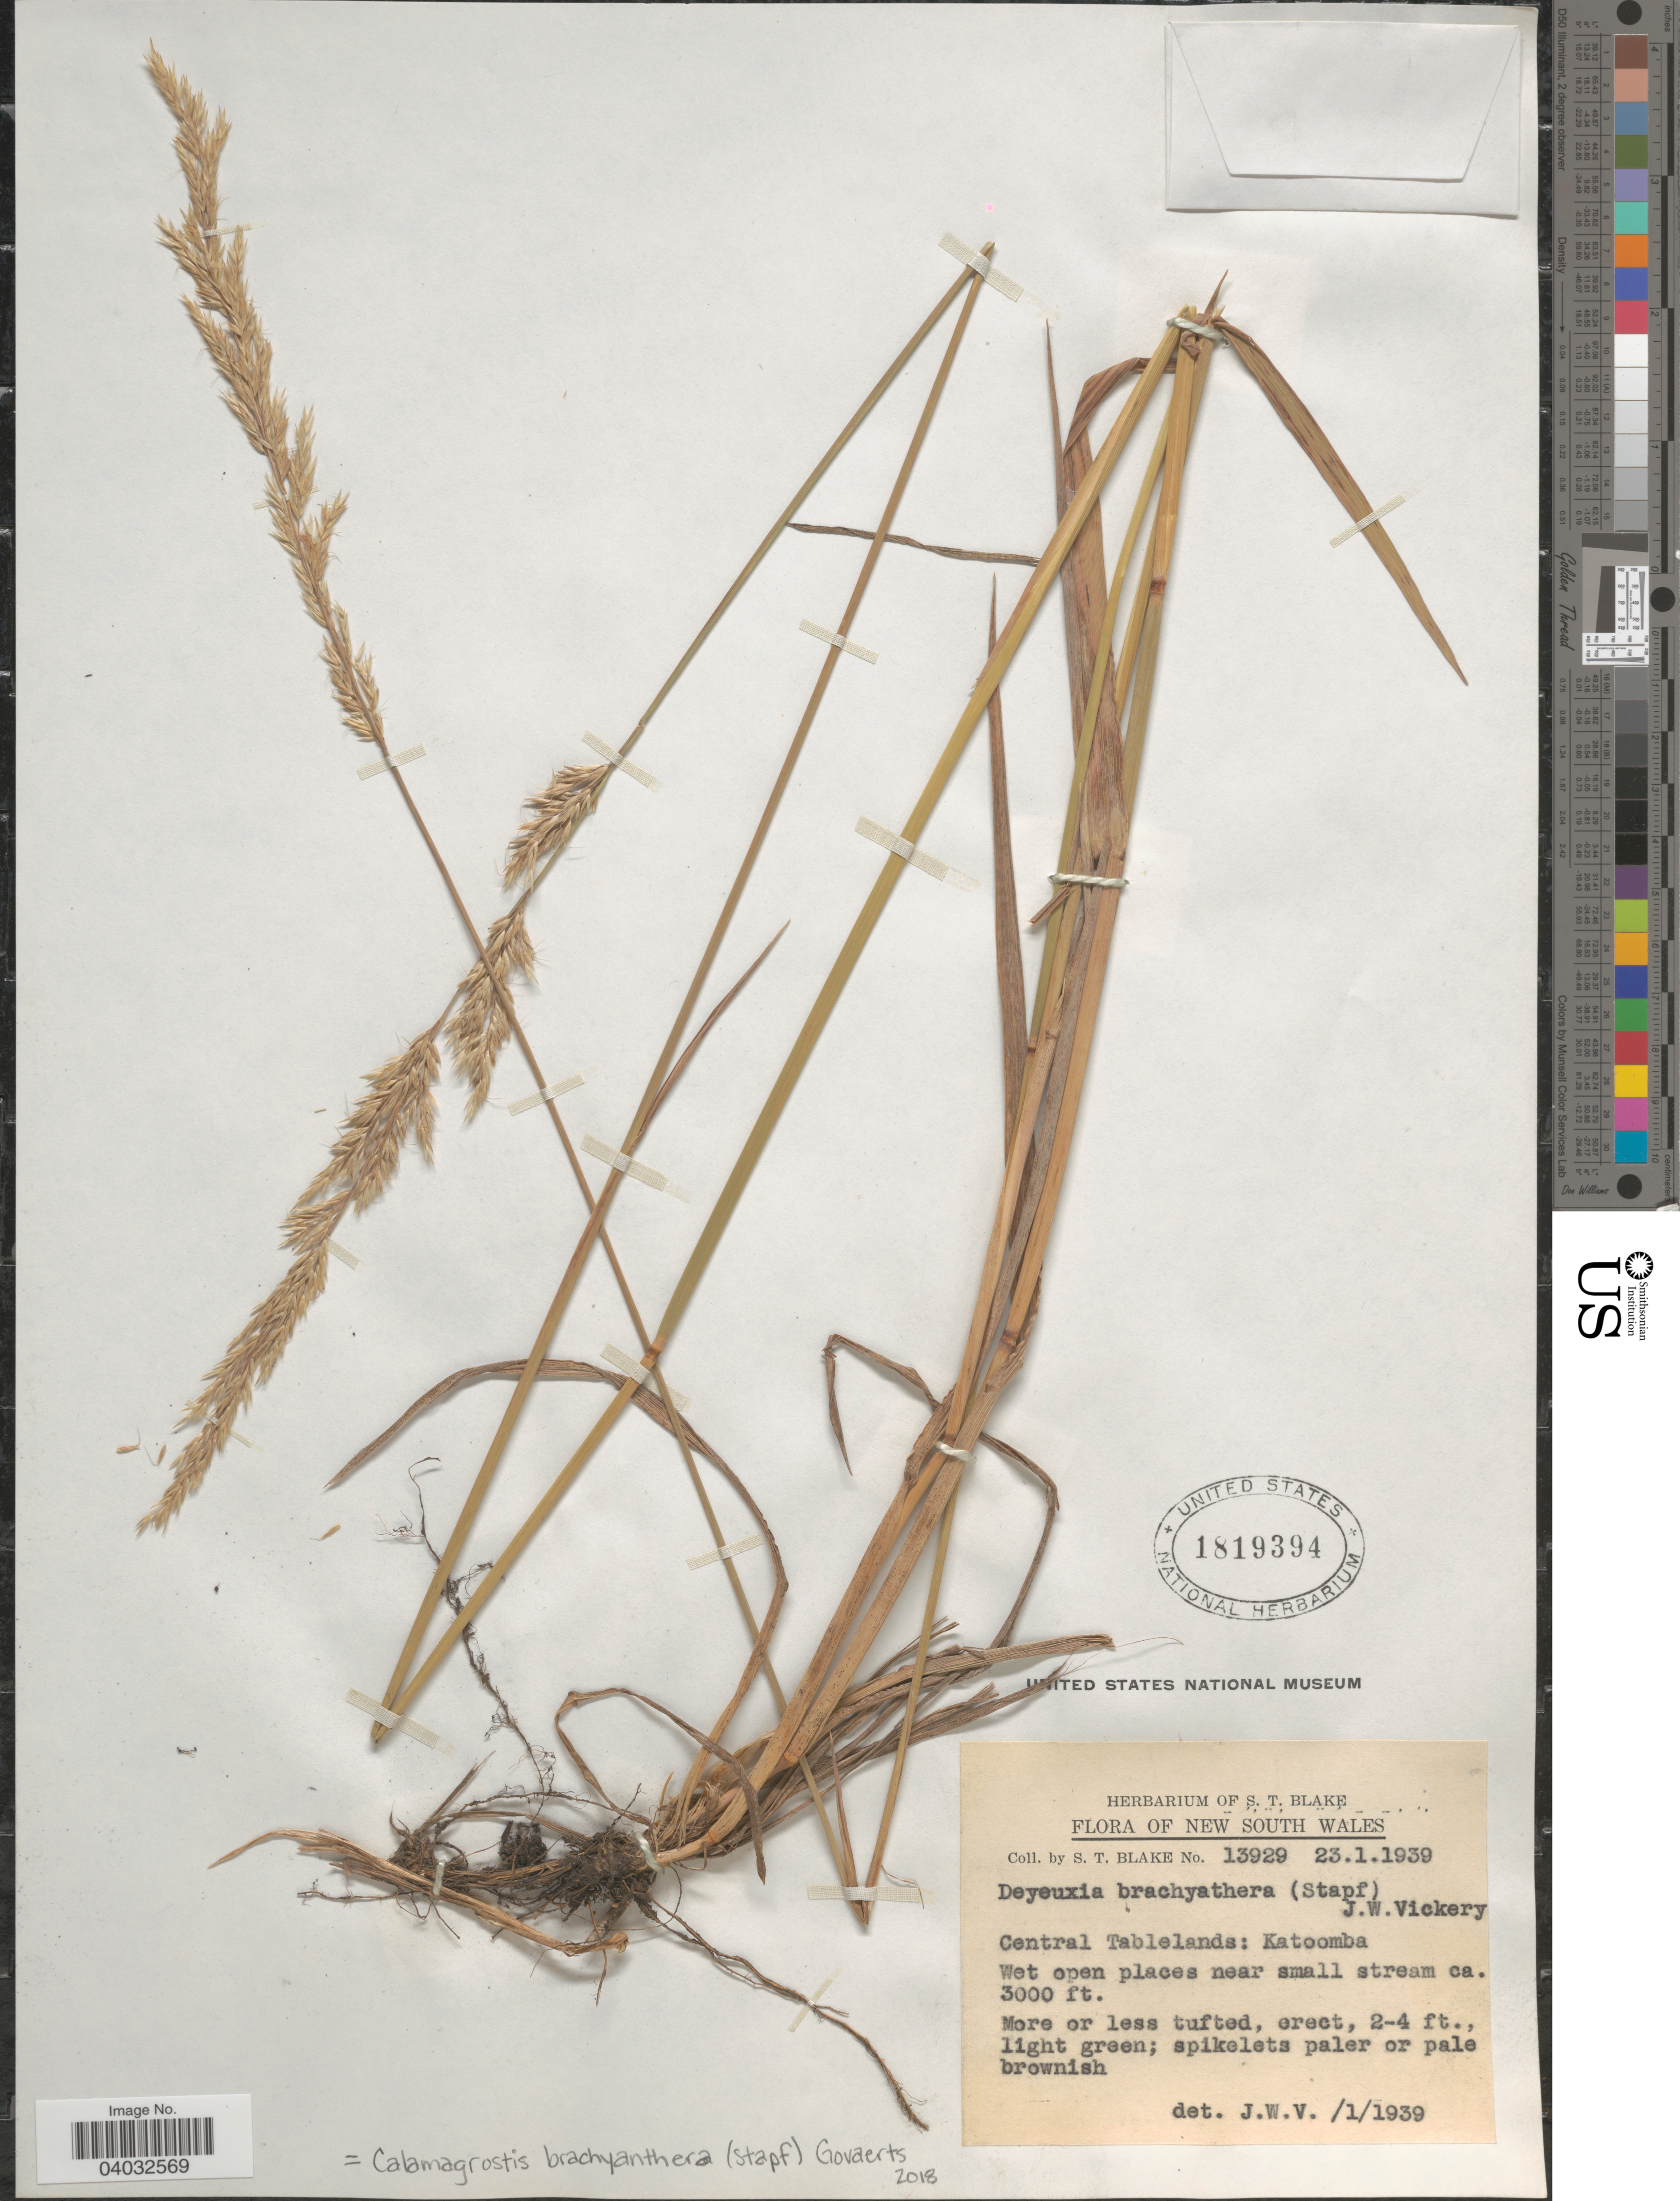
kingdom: Plantae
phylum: Tracheophyta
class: Liliopsida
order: Poales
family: Poaceae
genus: Calamagrostis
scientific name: Calamagrostis brachyanthera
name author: (Stapf) Govaerts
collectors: S. T. Blake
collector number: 13929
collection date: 1939-01-23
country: Australia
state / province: New South Wales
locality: Central Tablelands: Katoomba.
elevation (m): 914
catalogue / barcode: US 1819394